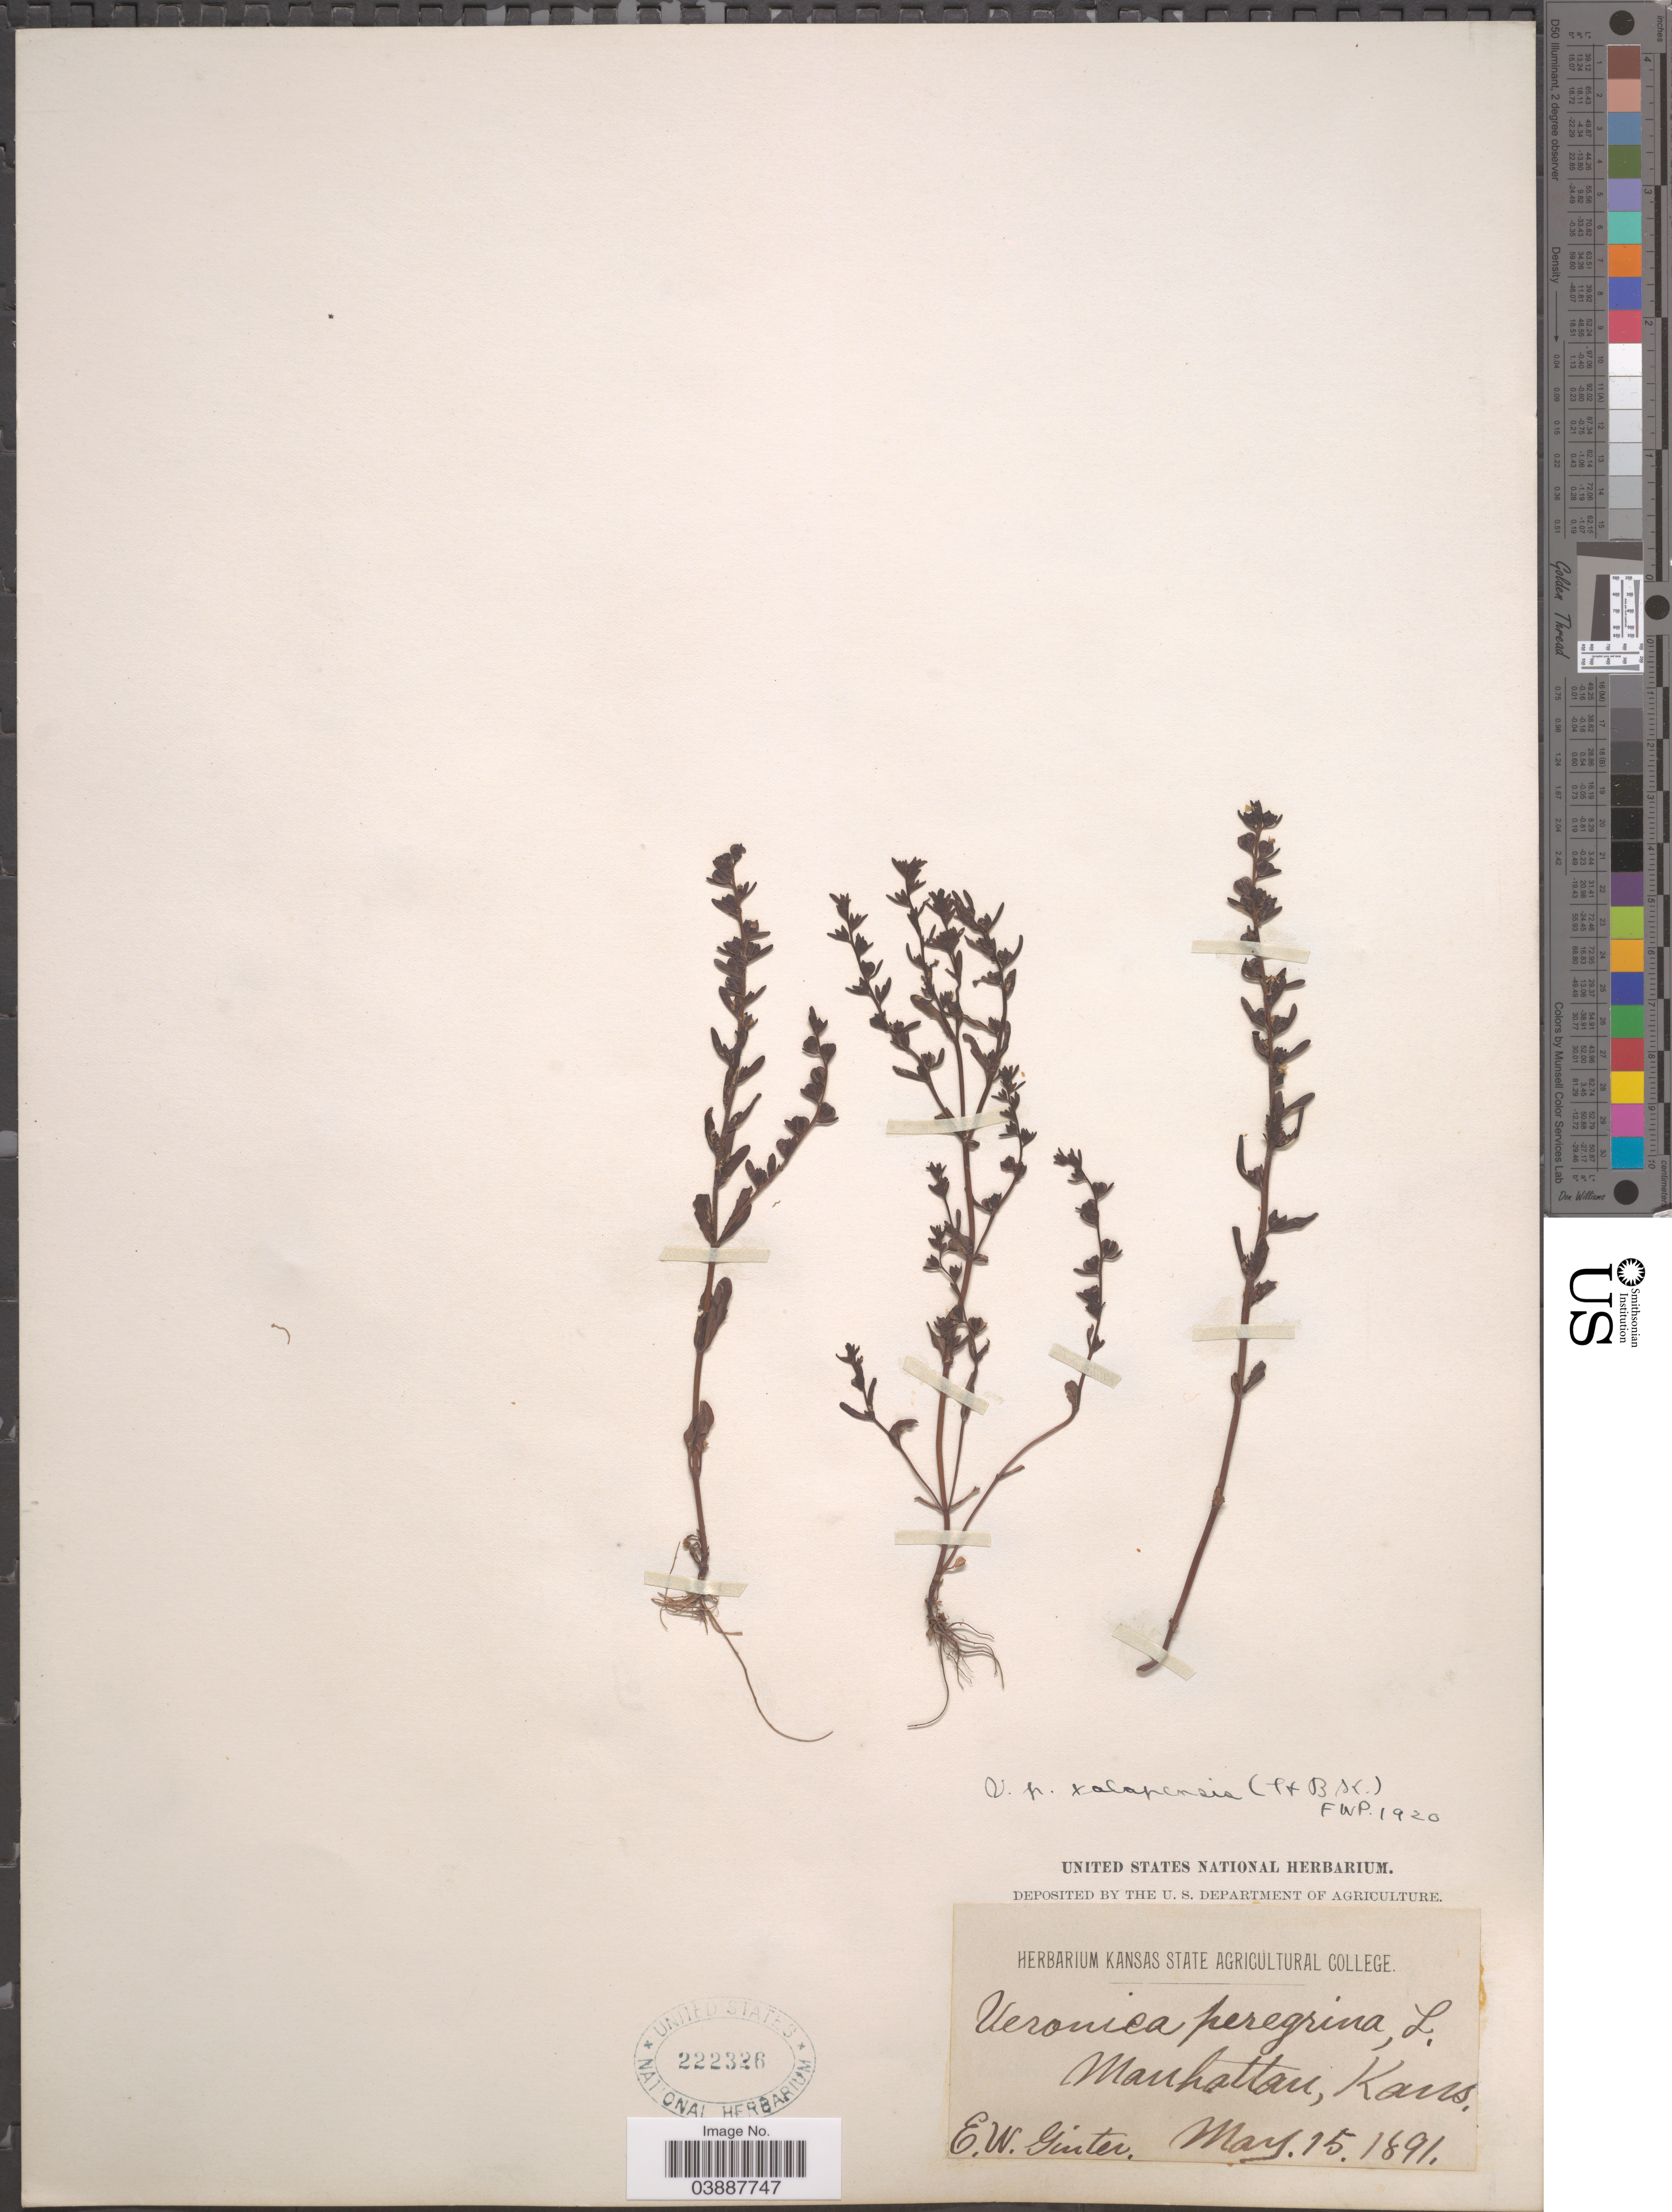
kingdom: Plantae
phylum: Tracheophyta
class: Magnoliopsida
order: Lamiales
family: Plantaginaceae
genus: Veronica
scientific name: Veronica peregrina var. xalapensis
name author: Kunth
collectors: E. Ginter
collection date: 1891-05-15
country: United States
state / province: Kansas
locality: Manhattan.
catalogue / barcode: US 222326